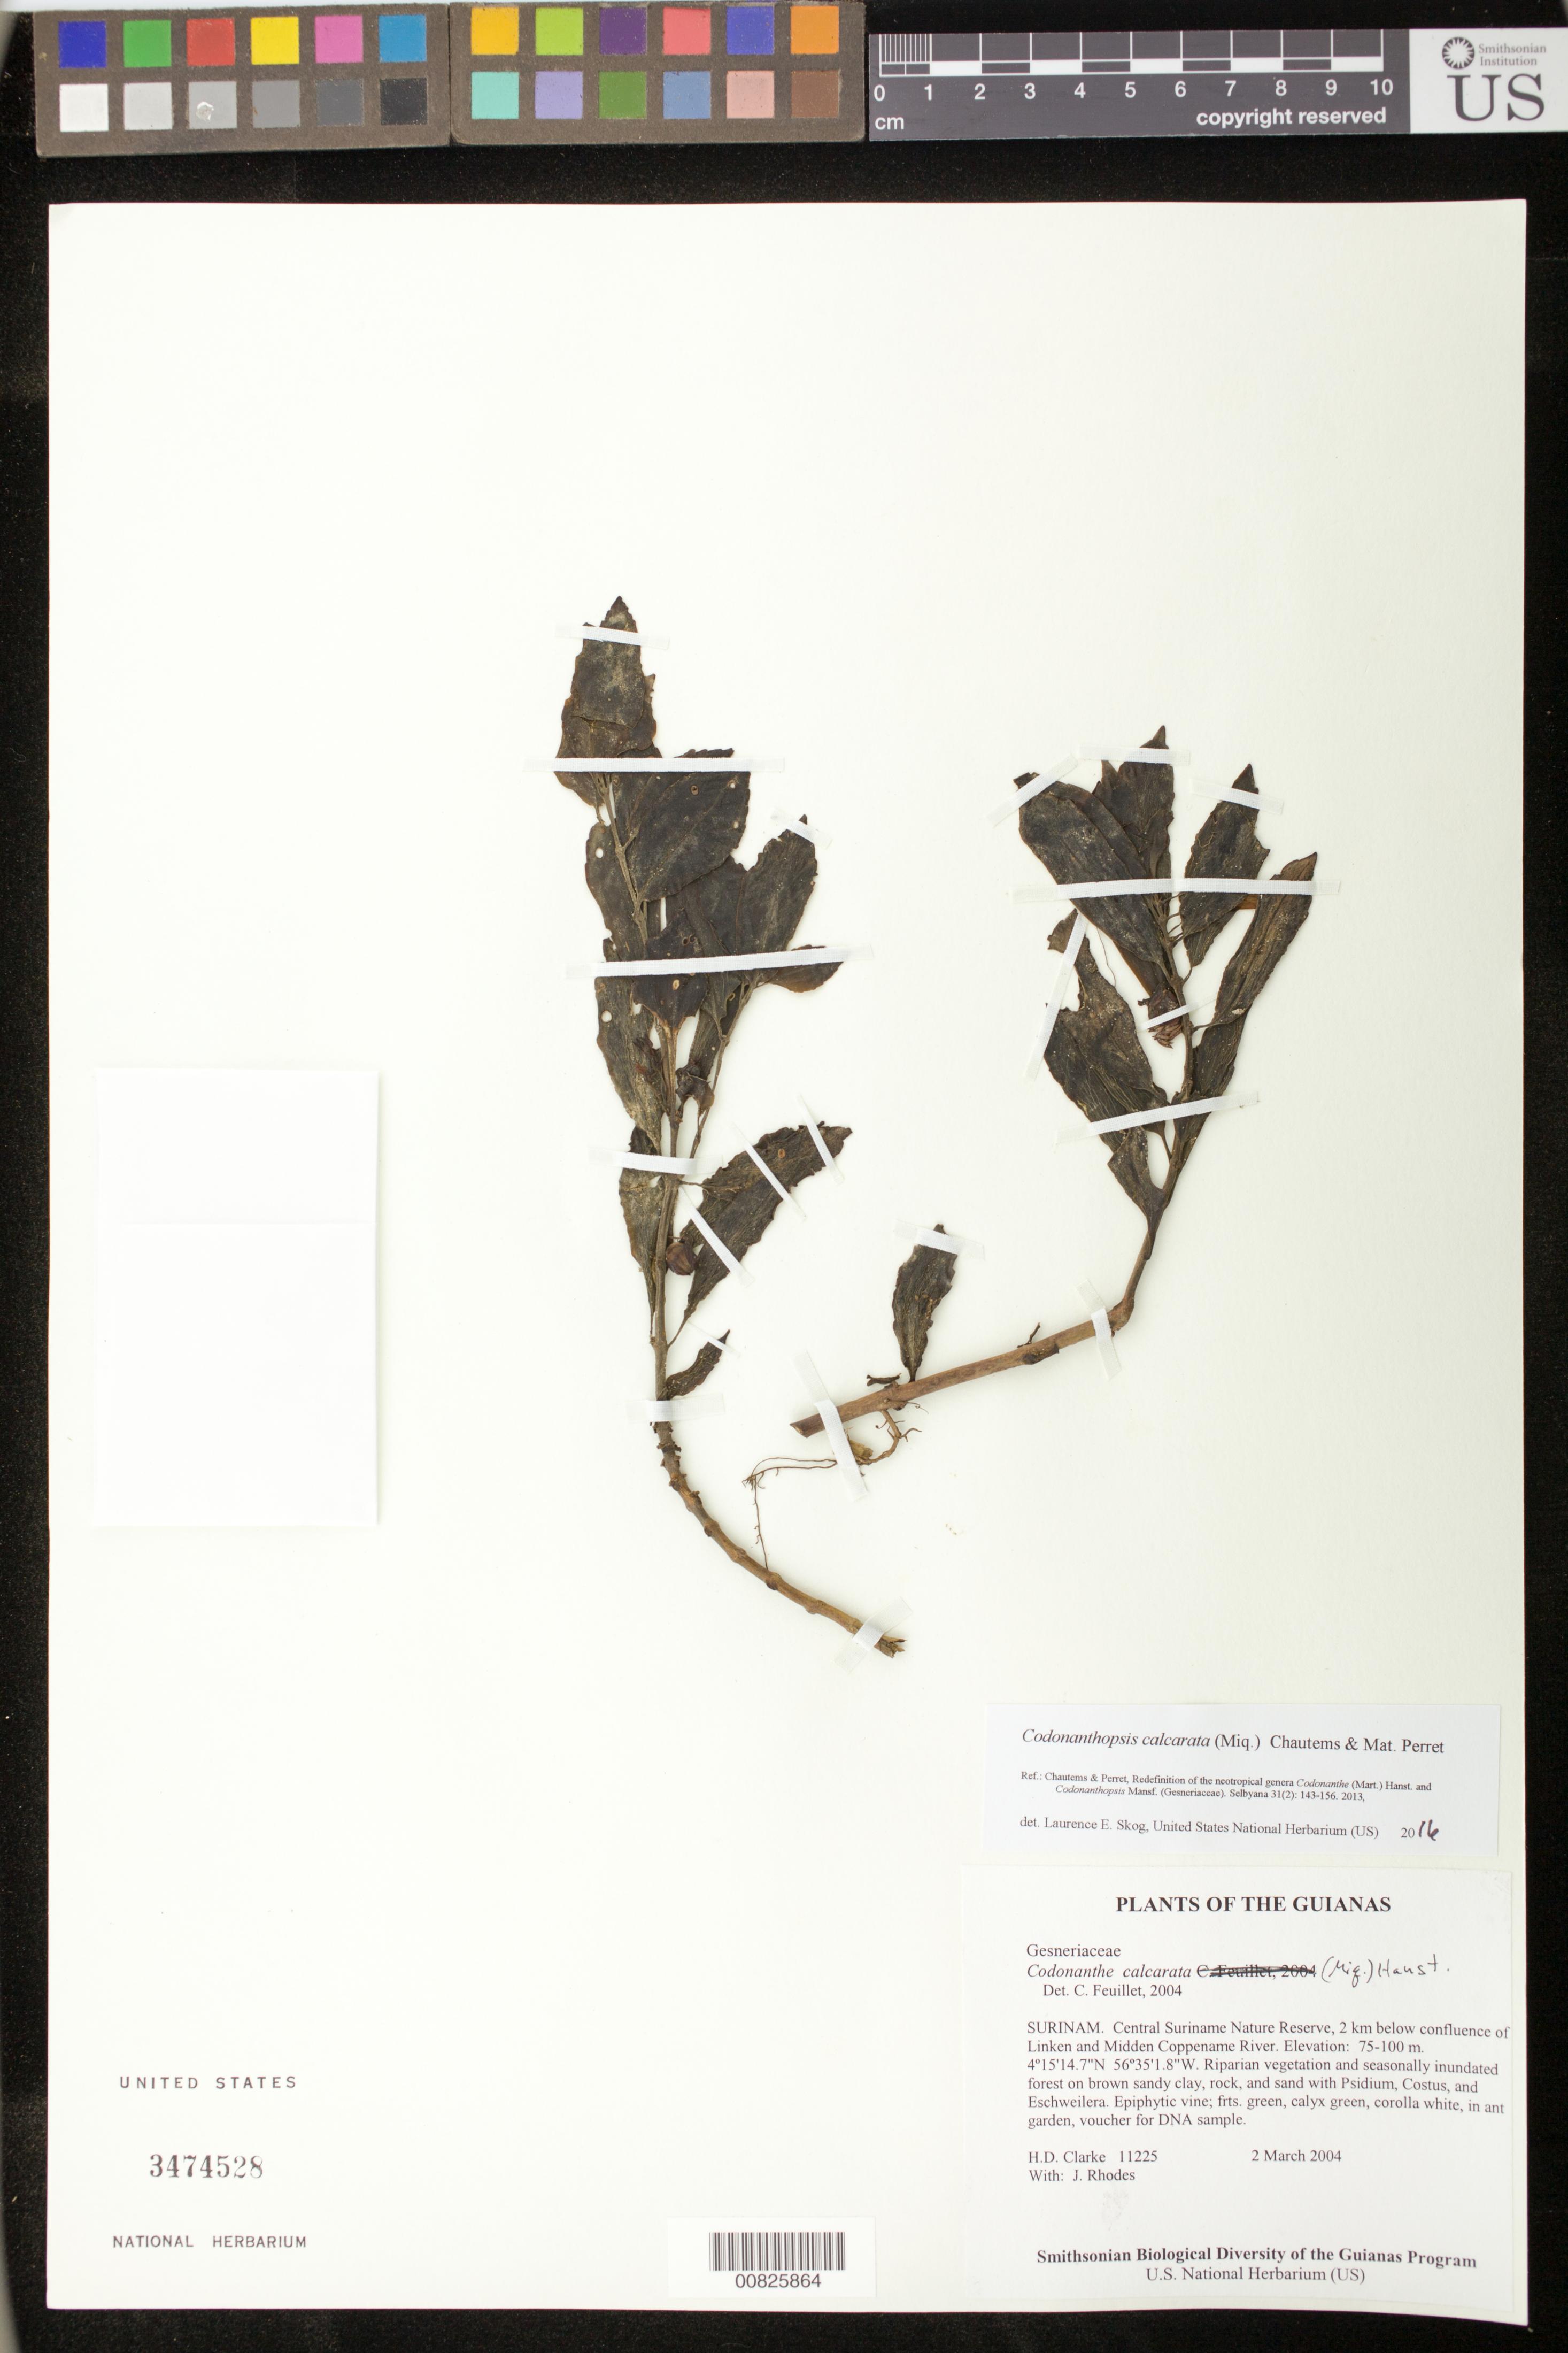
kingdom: Plantae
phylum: Tracheophyta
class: Magnoliopsida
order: Lamiales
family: Gesneriaceae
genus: Codonanthopsis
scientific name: Codonanthopsis calcarata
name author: (Miq.) Chautems & Mat.Perret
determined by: Skog, Laurence E.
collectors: H. D. Clarke & J. Rhodes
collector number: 11225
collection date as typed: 2 March 2004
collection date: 2004-03-02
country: Suriname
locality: Central Suriname Nature Reserve, 2 km below confluence of Linken and Midden Coppename River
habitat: Riparian vegetation and seasonally inundated forest on brown sandy clay, rock, and sand with Psidium, Costus, and Eschweilera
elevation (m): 75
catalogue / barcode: US 3474528